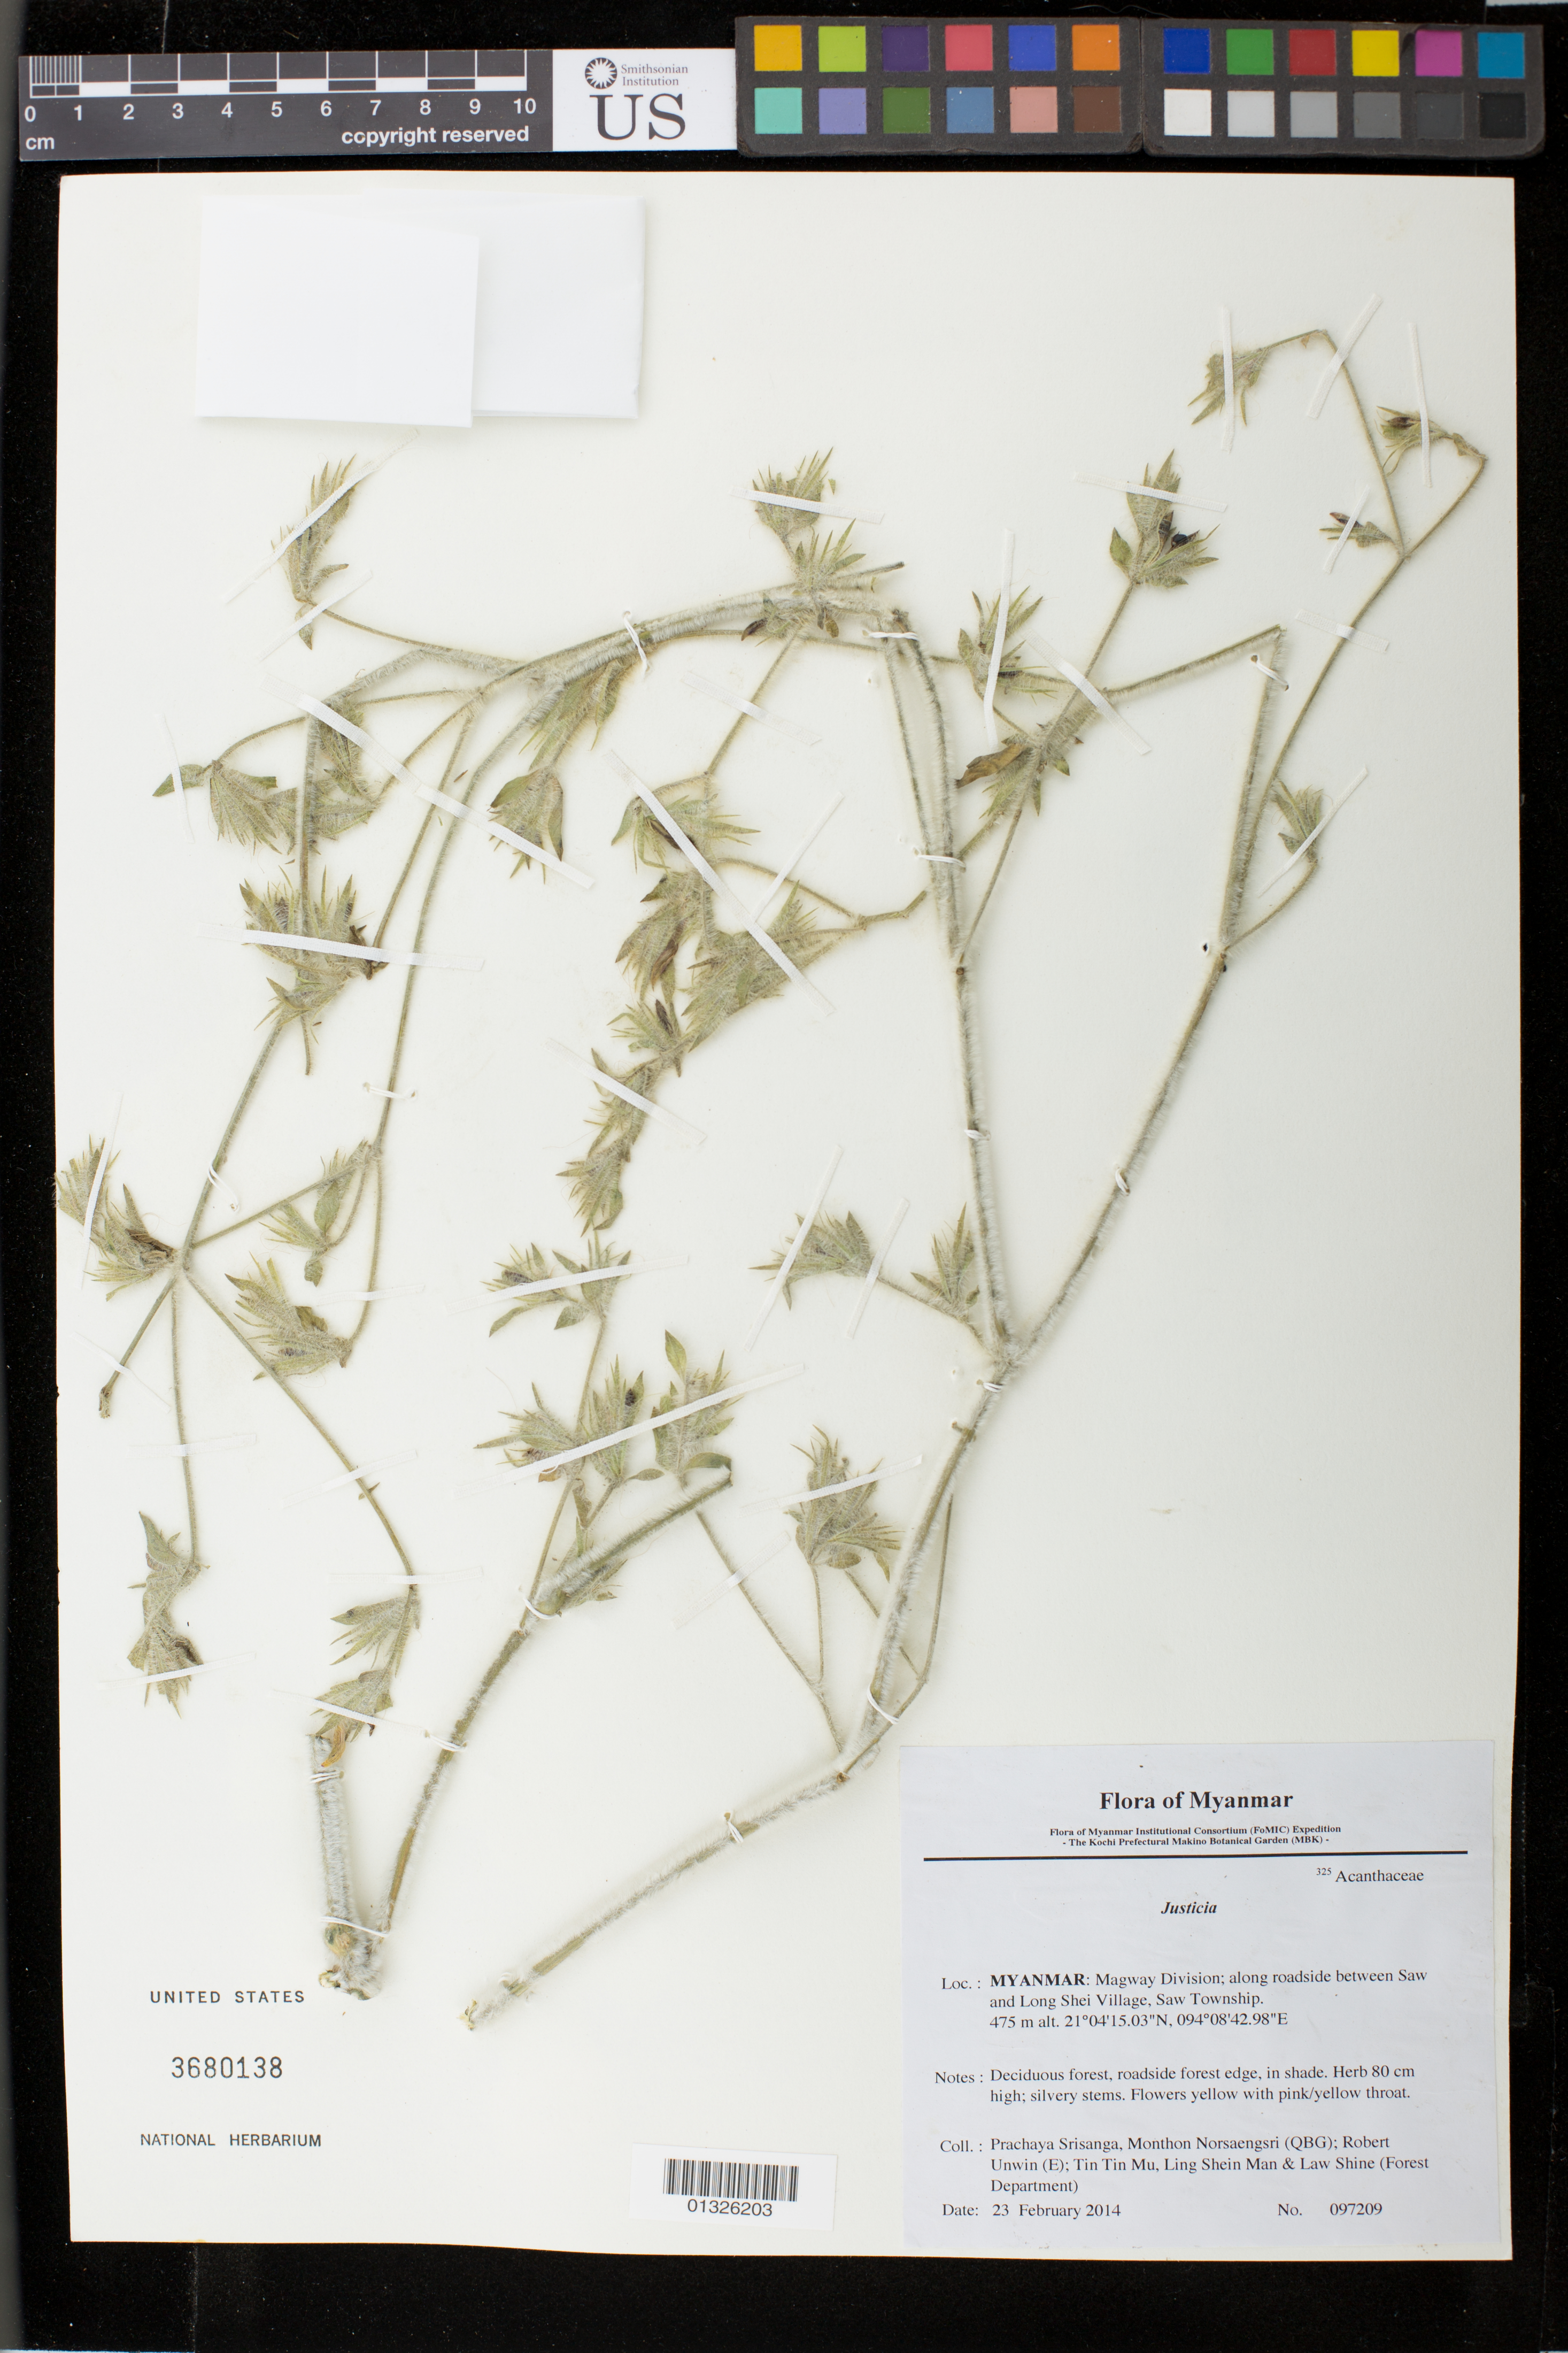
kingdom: Plantae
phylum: Tracheophyta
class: Magnoliopsida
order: Lamiales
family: Acanthaceae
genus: Justicia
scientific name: Justicia sp.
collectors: P. Srisanga, M. Norsaengsri, R. Unwin, Tin Tin Mu, Ling Shein Man & L. Shine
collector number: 97209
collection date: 2014-02-23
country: Myanmar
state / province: Chin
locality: Along roadside between Saw and Long Shei Village, Saw Township.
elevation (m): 475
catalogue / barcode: US 3680138